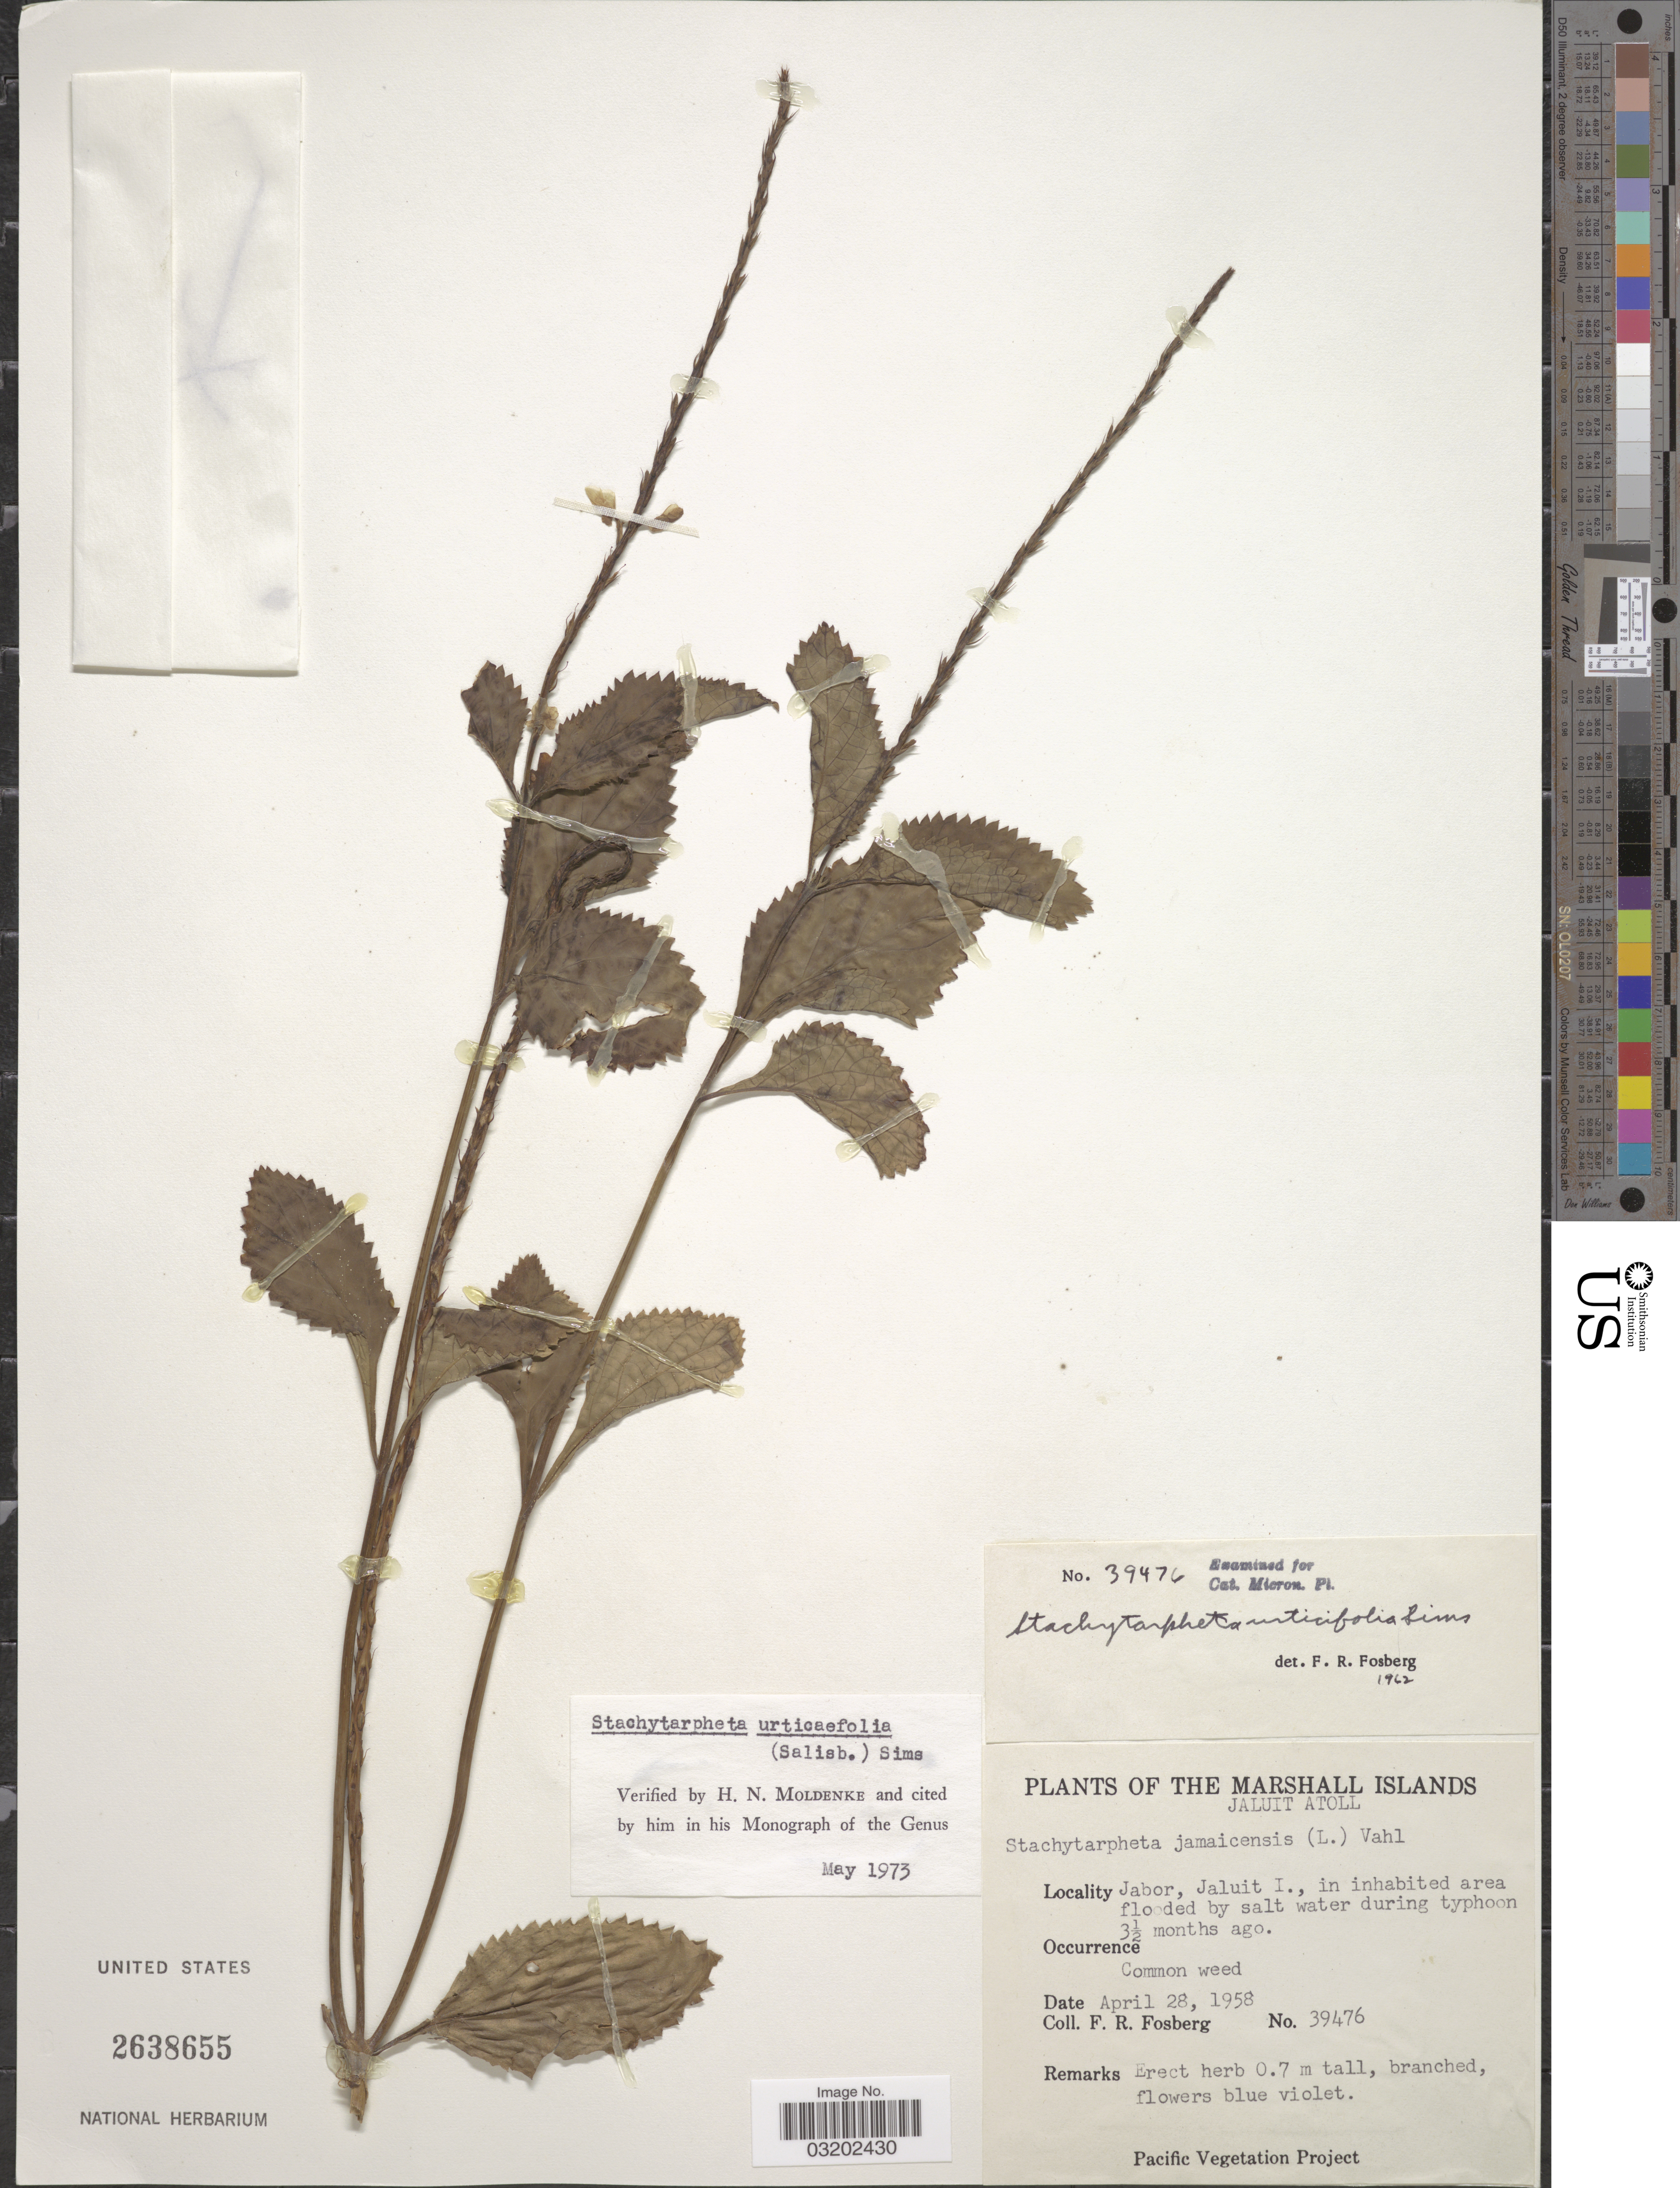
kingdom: Plantae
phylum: Tracheophyta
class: Magnoliopsida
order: Lamiales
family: Verbenaceae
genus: Stachytarpheta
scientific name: Stachytarpheta urticifolia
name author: Sims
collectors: F. R. Fosberg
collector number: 39476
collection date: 1958-04-28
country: Marshall Islands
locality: Jaluit Atoll. Jabor, Jaluit I.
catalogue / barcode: US 2638655